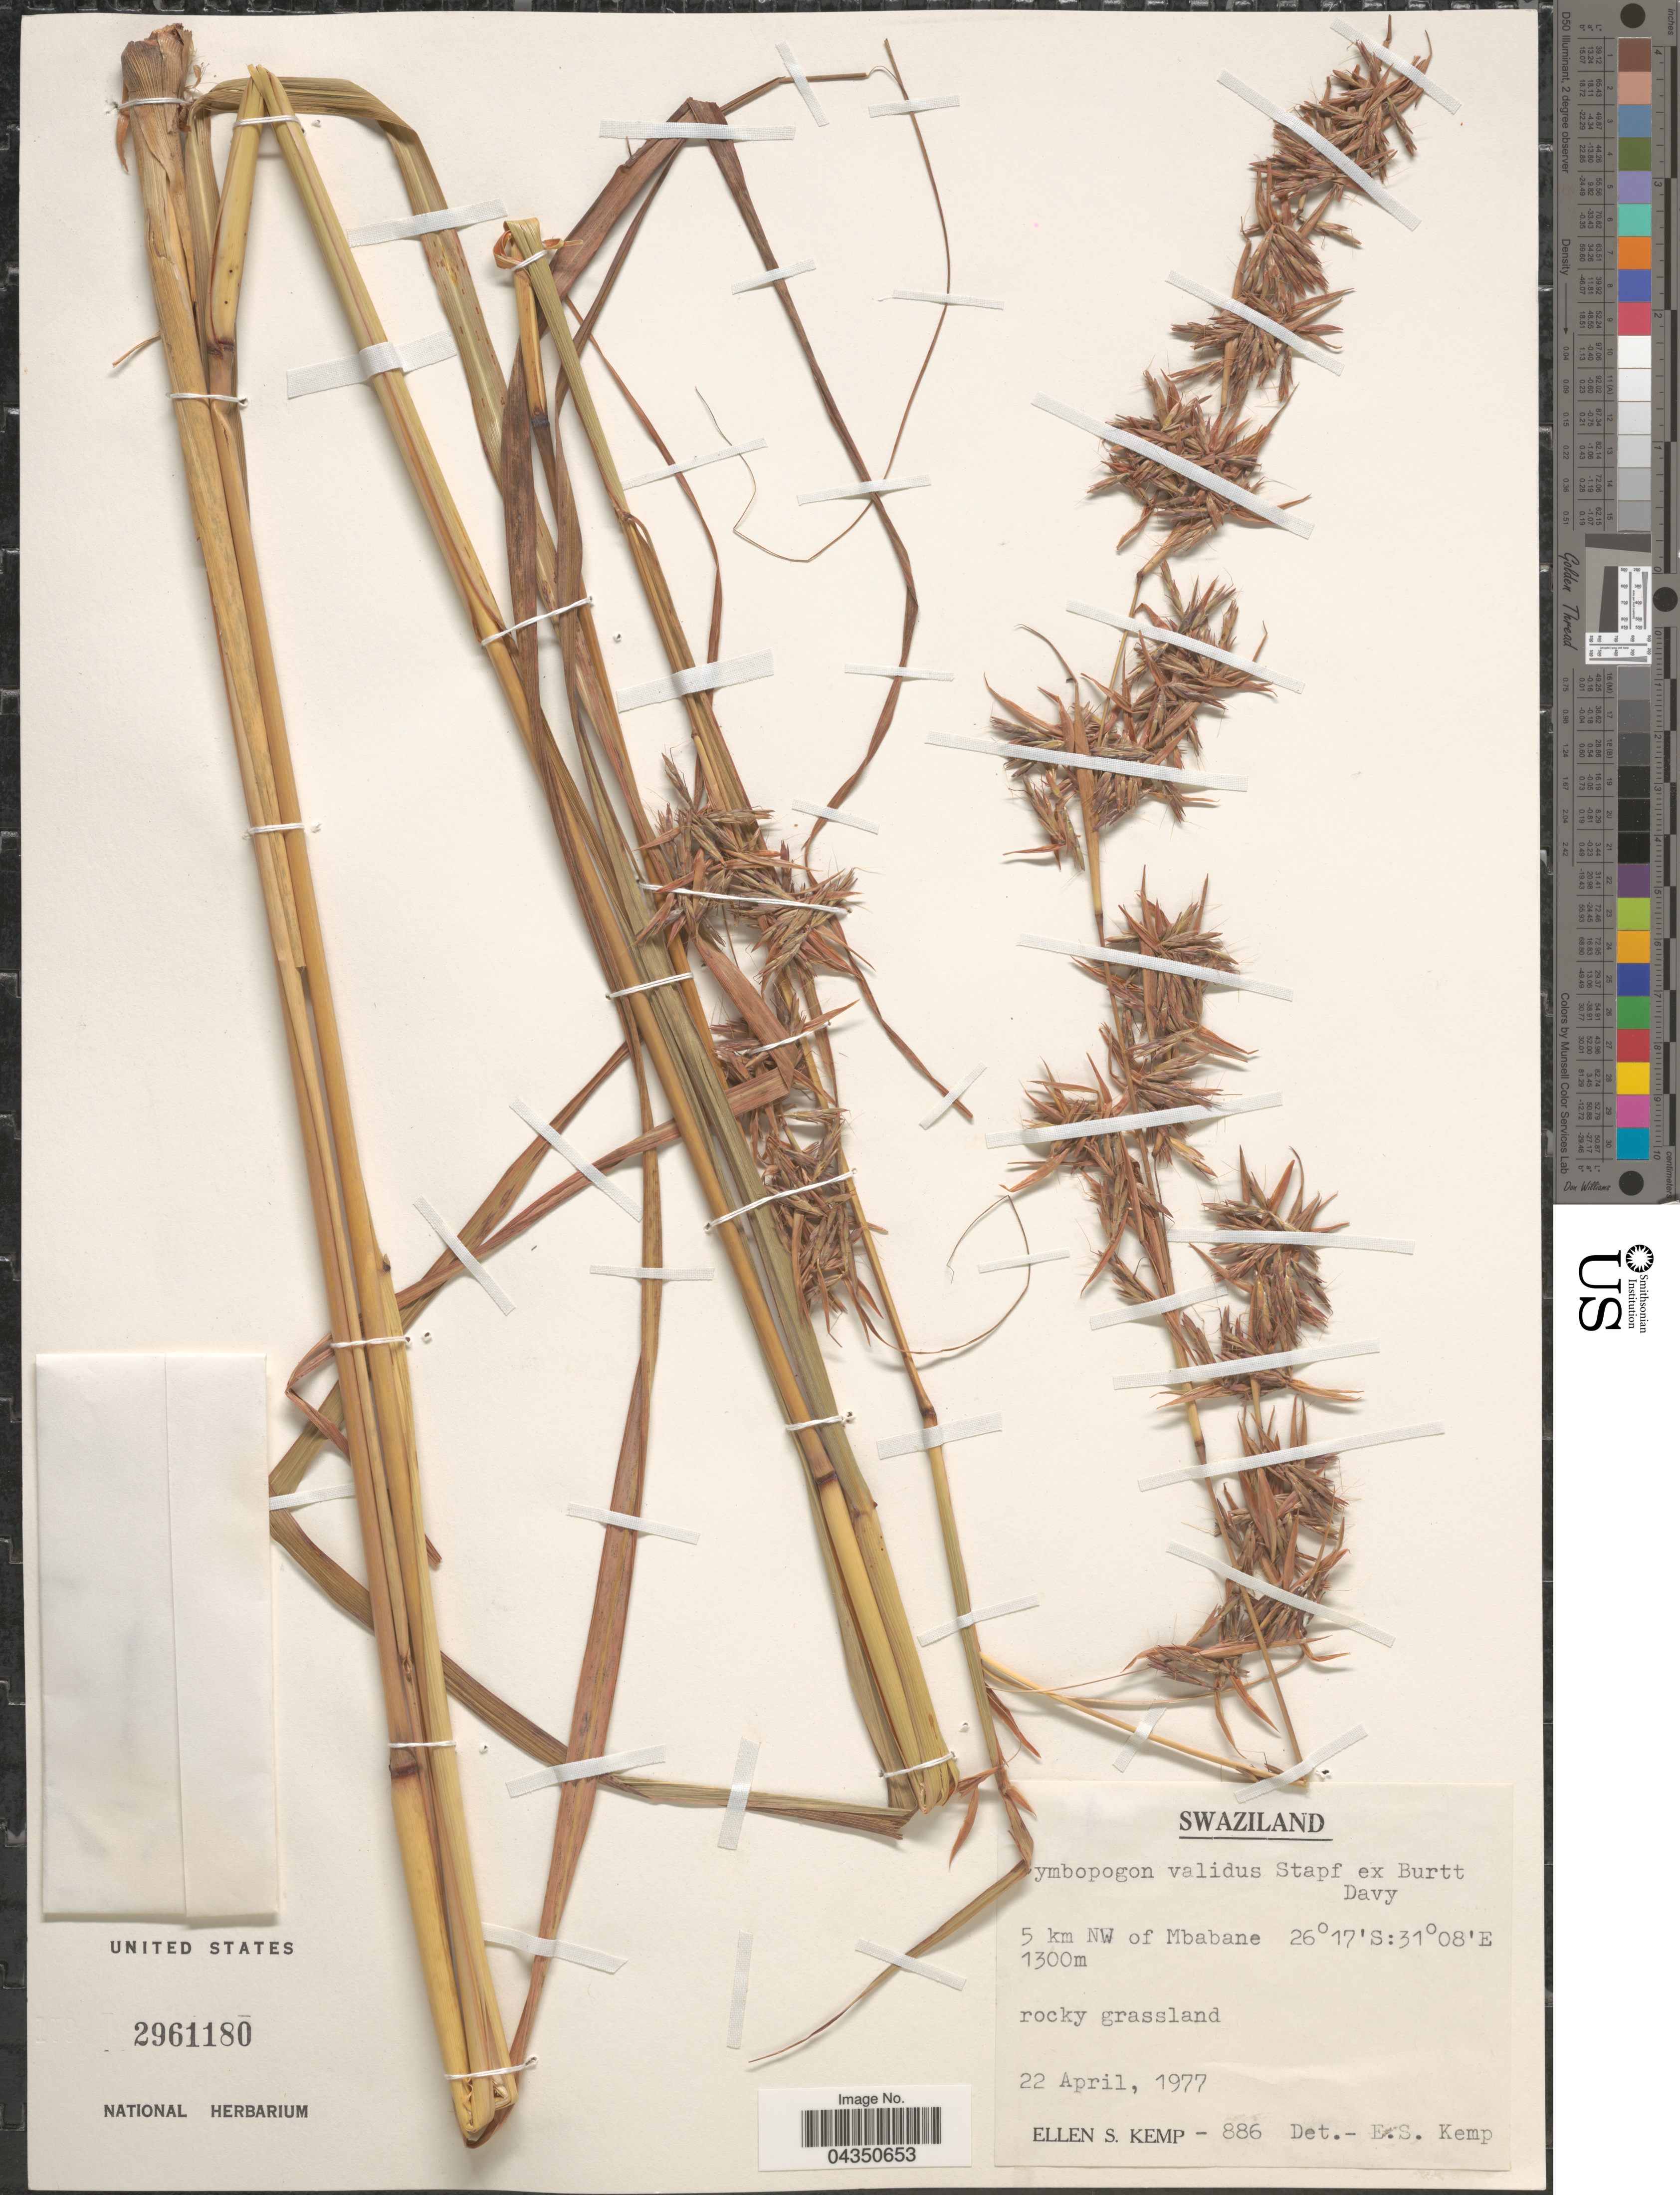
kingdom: Plantae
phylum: Tracheophyta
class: Liliopsida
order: Poales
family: Poaceae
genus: Cymbopogon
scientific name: Cymbopogon nardus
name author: (L.) Rendle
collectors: E. S. Kemp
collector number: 886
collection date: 1977-04-22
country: Eswatini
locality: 5 km NW of Mbabane.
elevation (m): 1300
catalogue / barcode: US 2961180